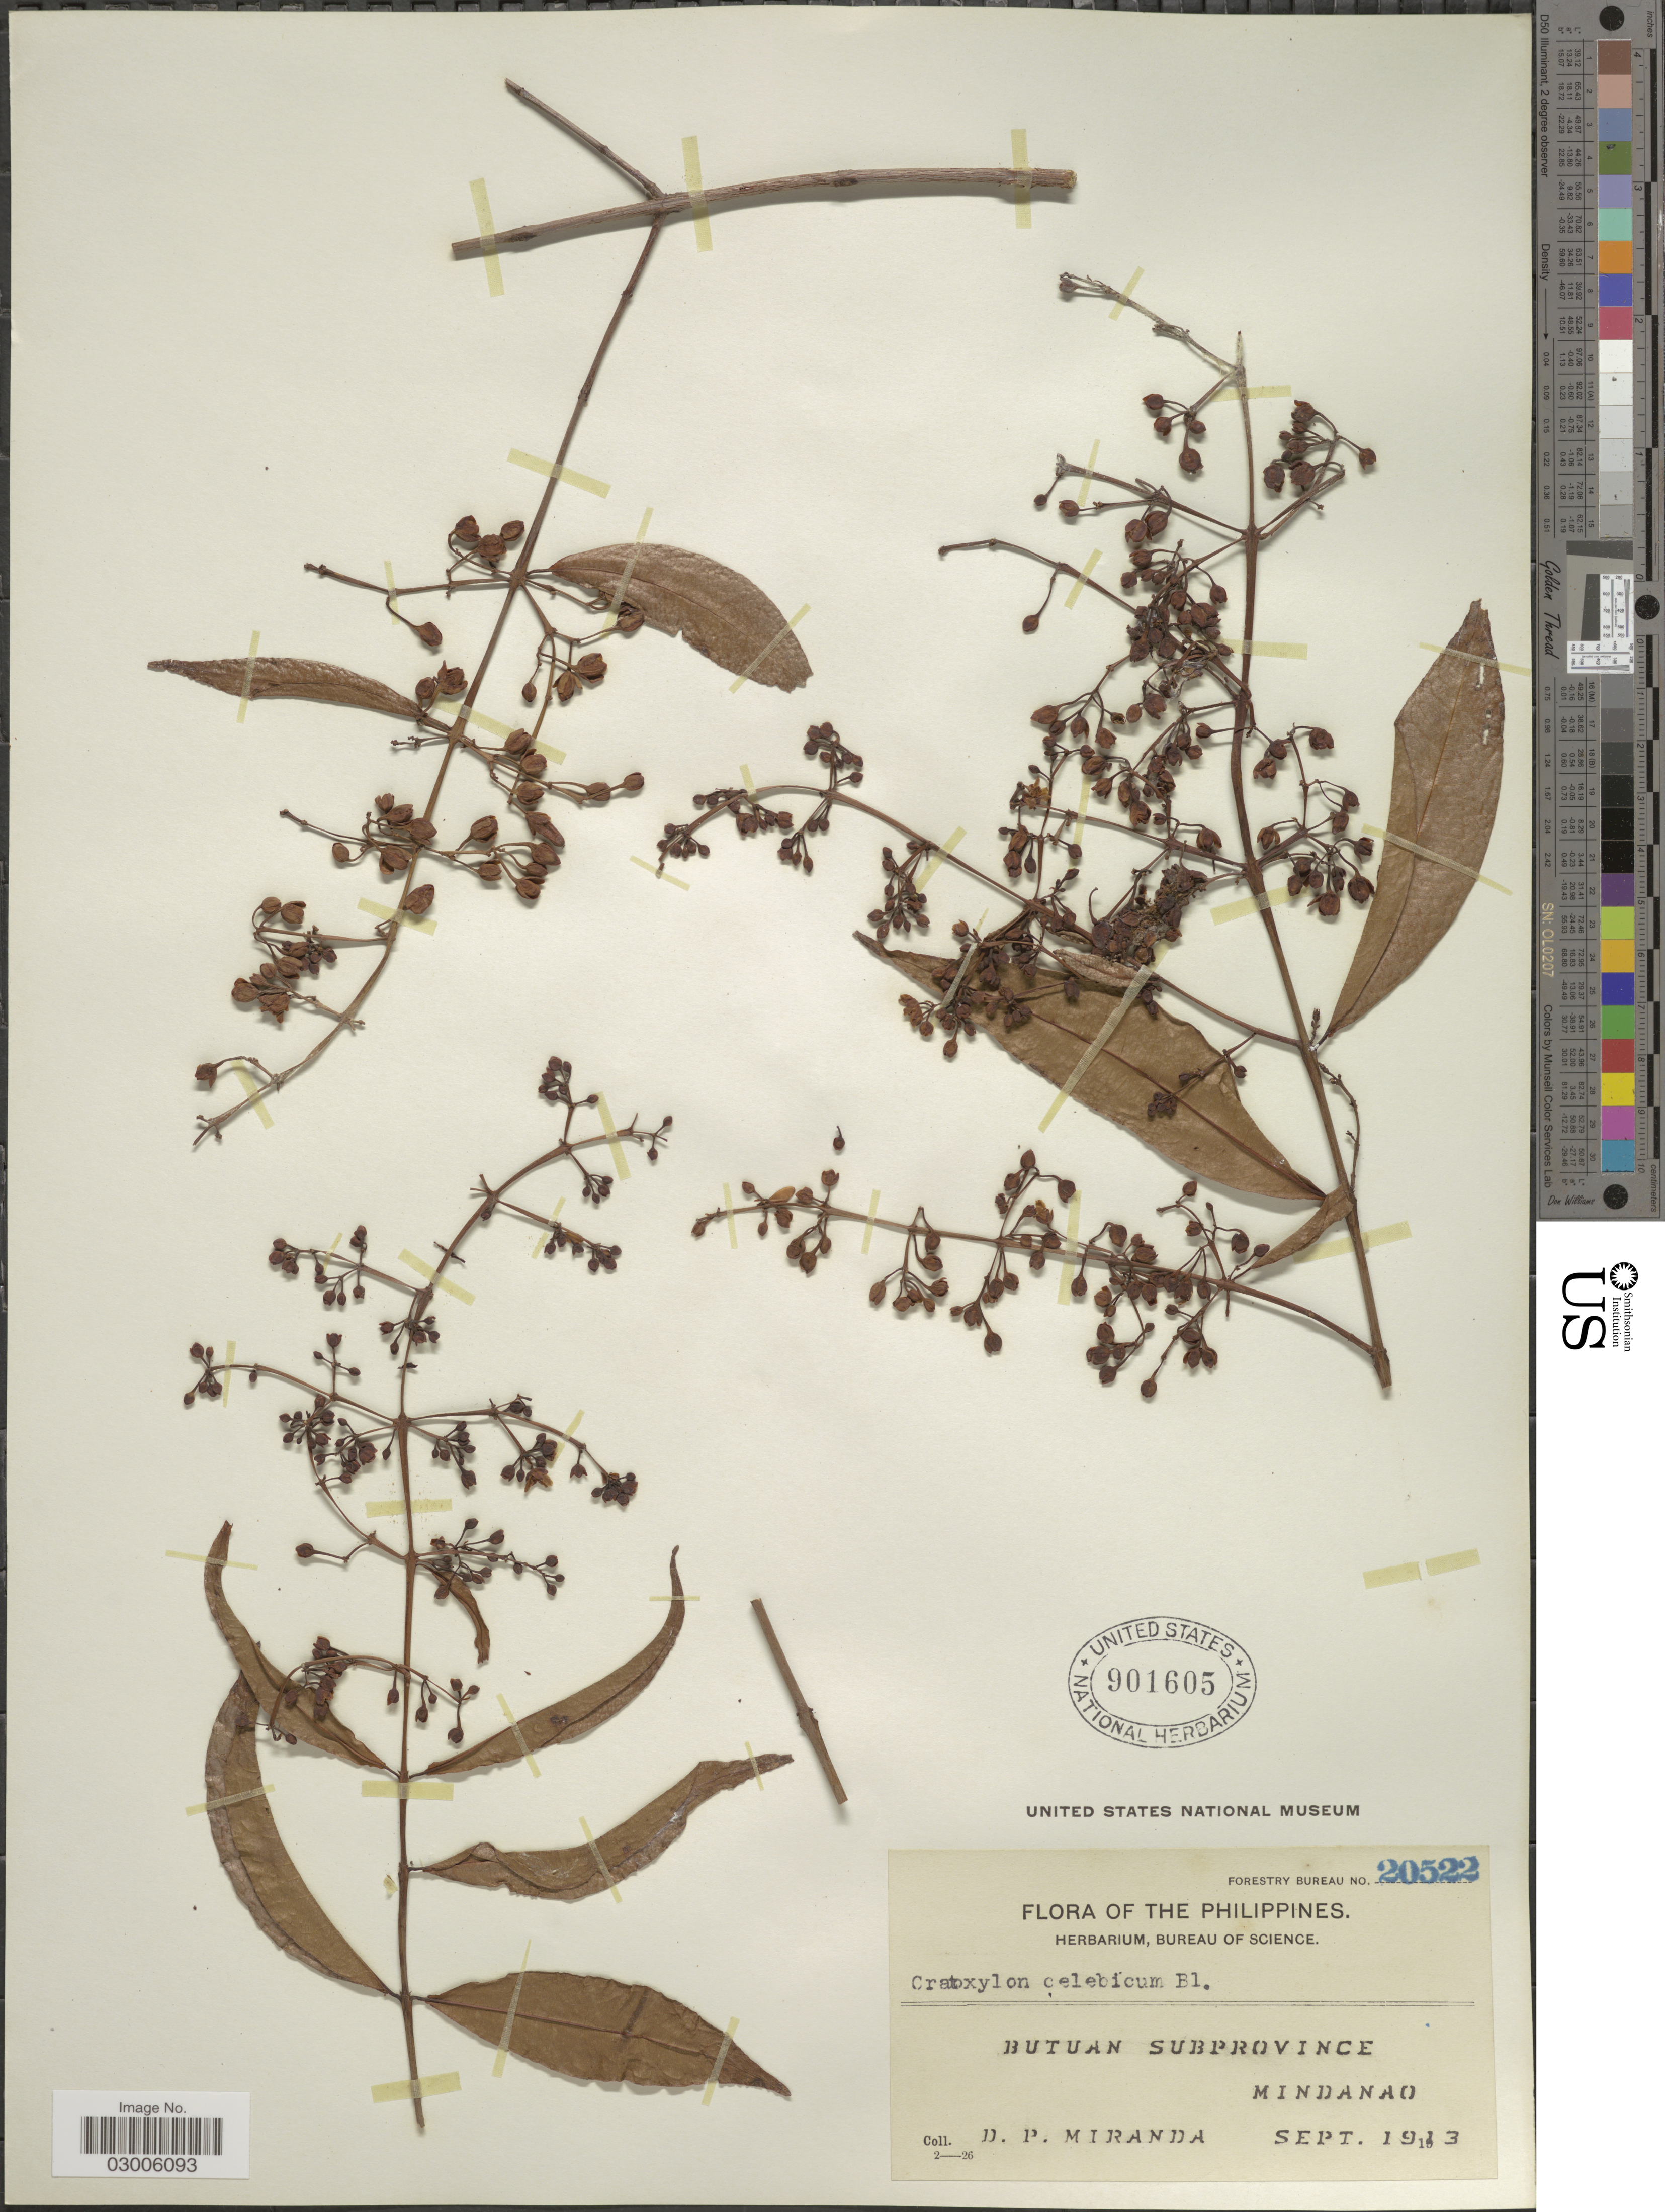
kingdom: Plantae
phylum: Tracheophyta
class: Magnoliopsida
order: Malpighiales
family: Hypericaceae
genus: Cratoxylum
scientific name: Cratoxylum celebicum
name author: Blume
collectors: D. P. Miranda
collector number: Forestry Bureau 20522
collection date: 1913-09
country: Philippines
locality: Butuan Subprovince. Mindanao.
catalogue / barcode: US 901605